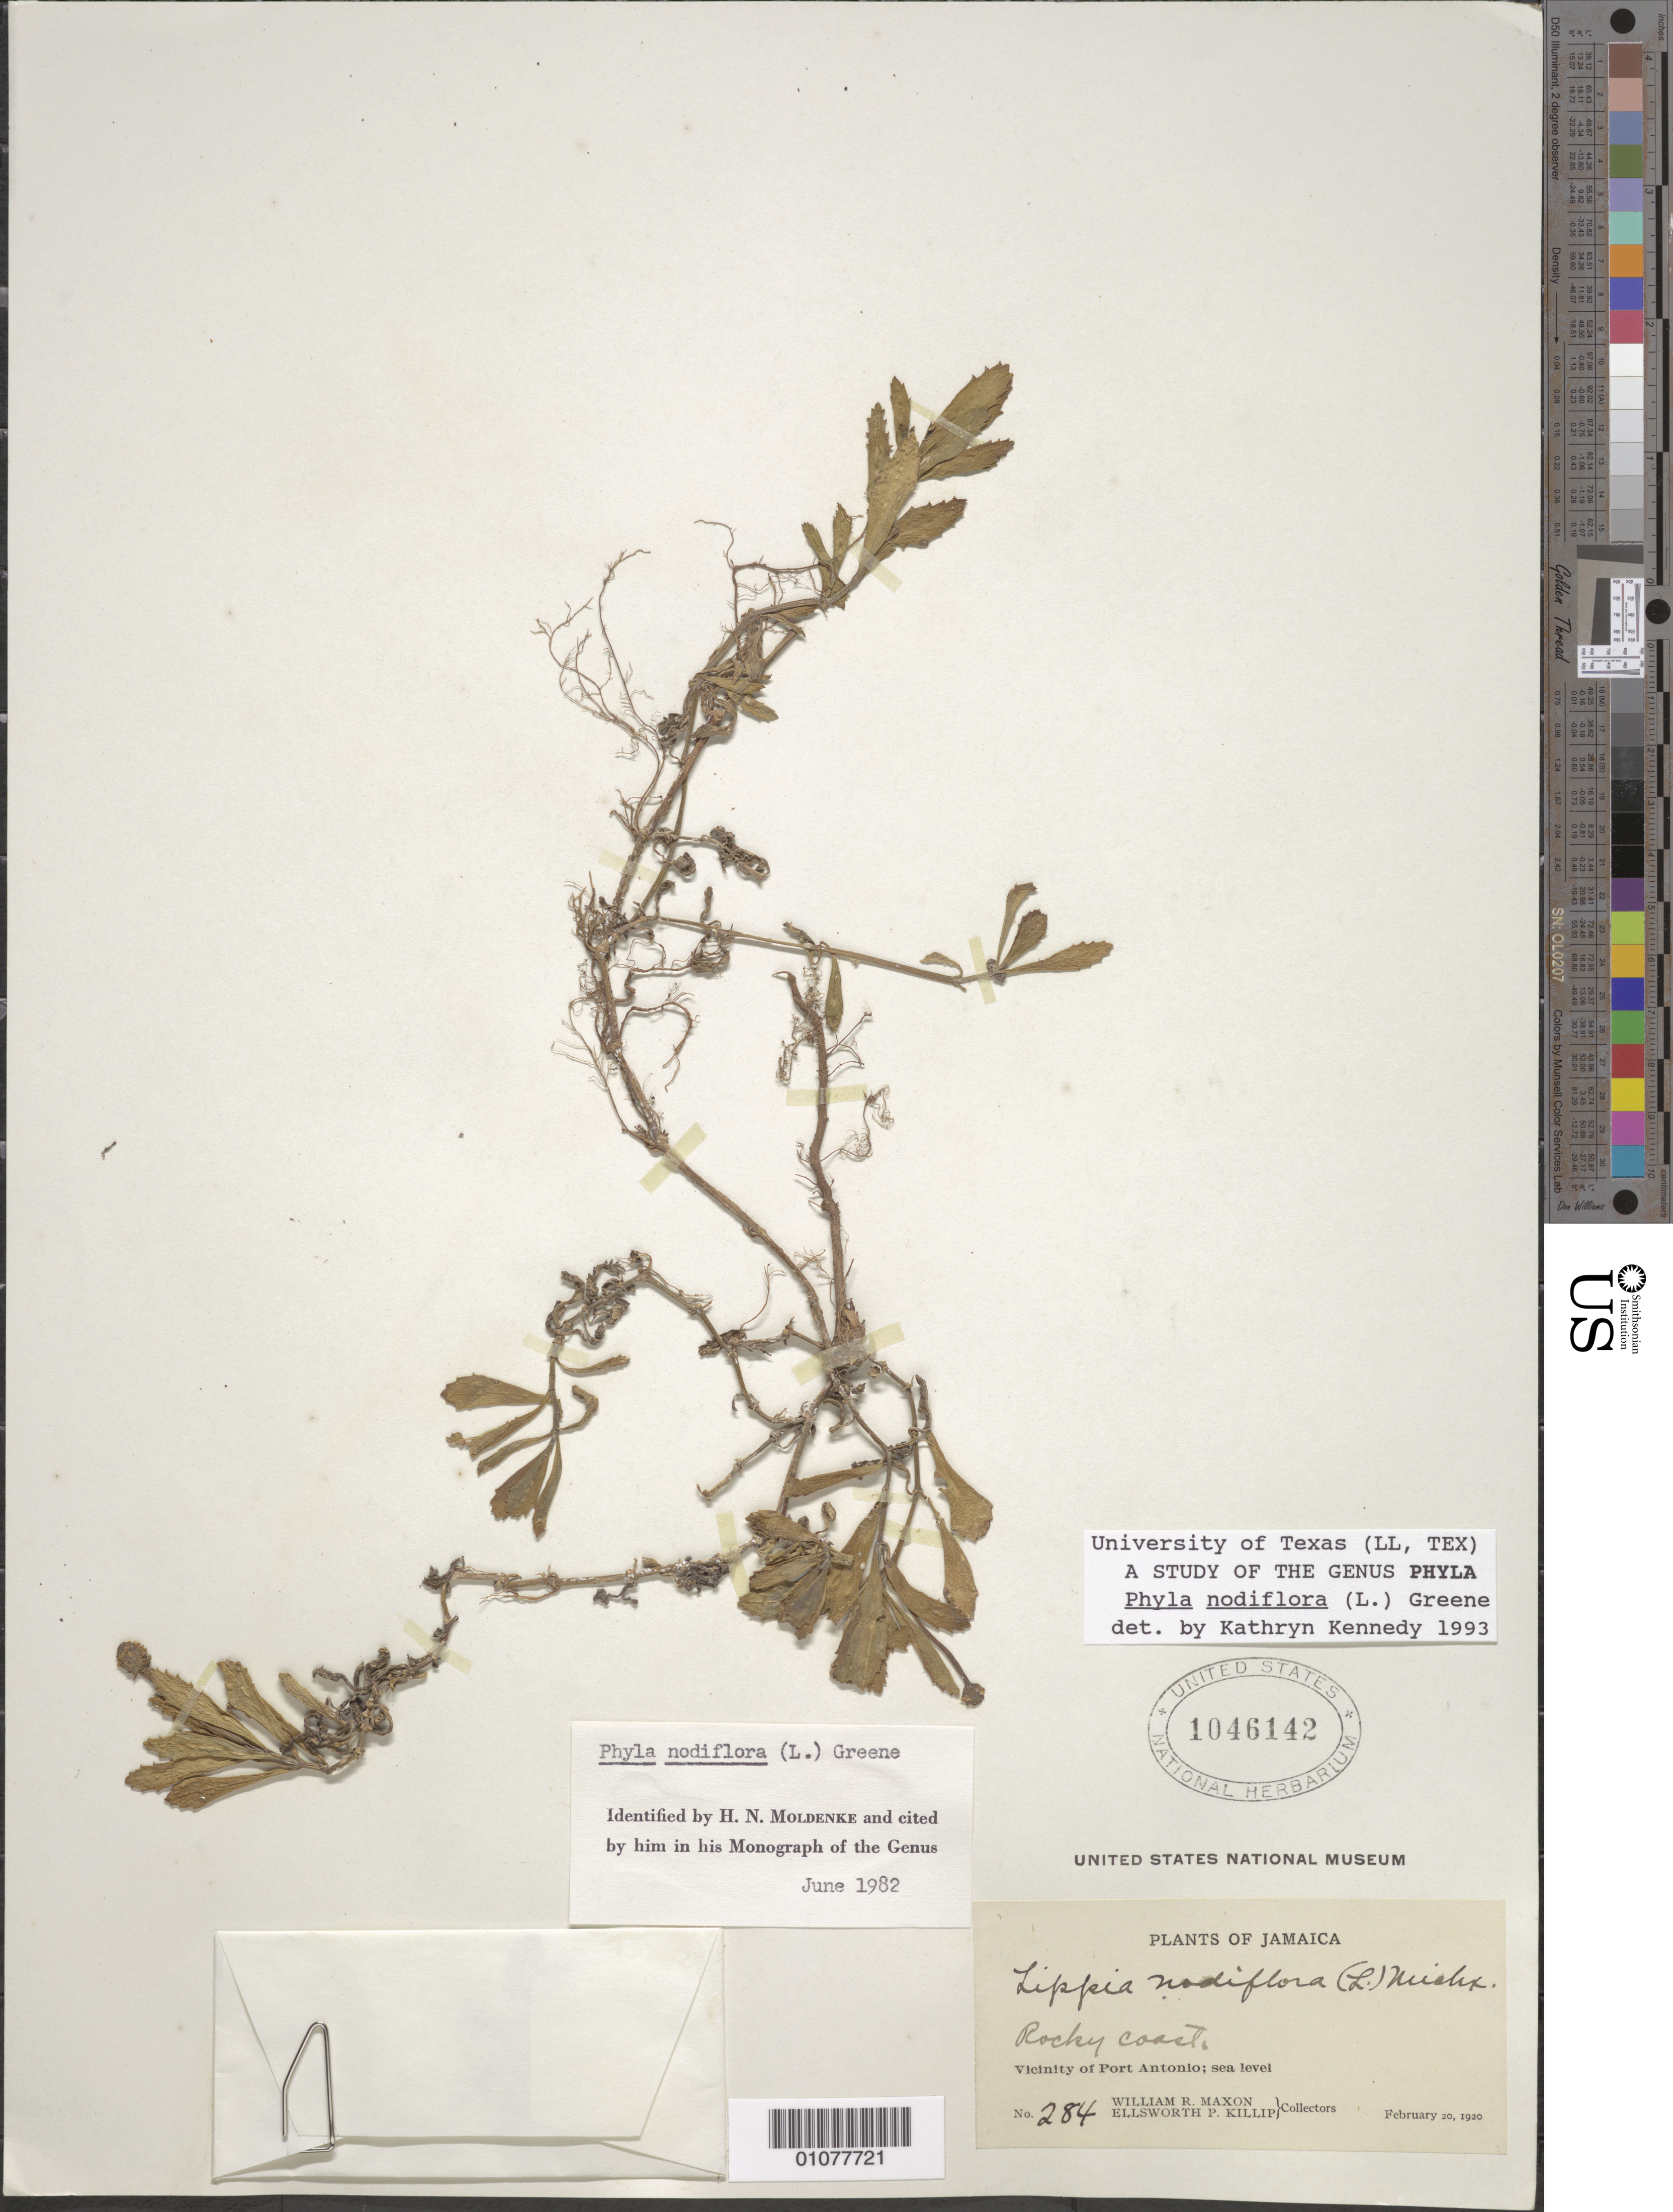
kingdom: Plantae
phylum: Tracheophyta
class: Magnoliopsida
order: Lamiales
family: Verbenaceae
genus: Phyla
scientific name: Phyla nodiflora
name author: (L.) Greene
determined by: Kennedy, K.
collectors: W. R. Maxon & E. P. Killip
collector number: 284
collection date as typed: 20 Feb 1920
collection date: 1920-02-20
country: Jamaica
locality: Vicinity of Port Antonio.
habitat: Rocky coast.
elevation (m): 0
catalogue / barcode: US 1046142